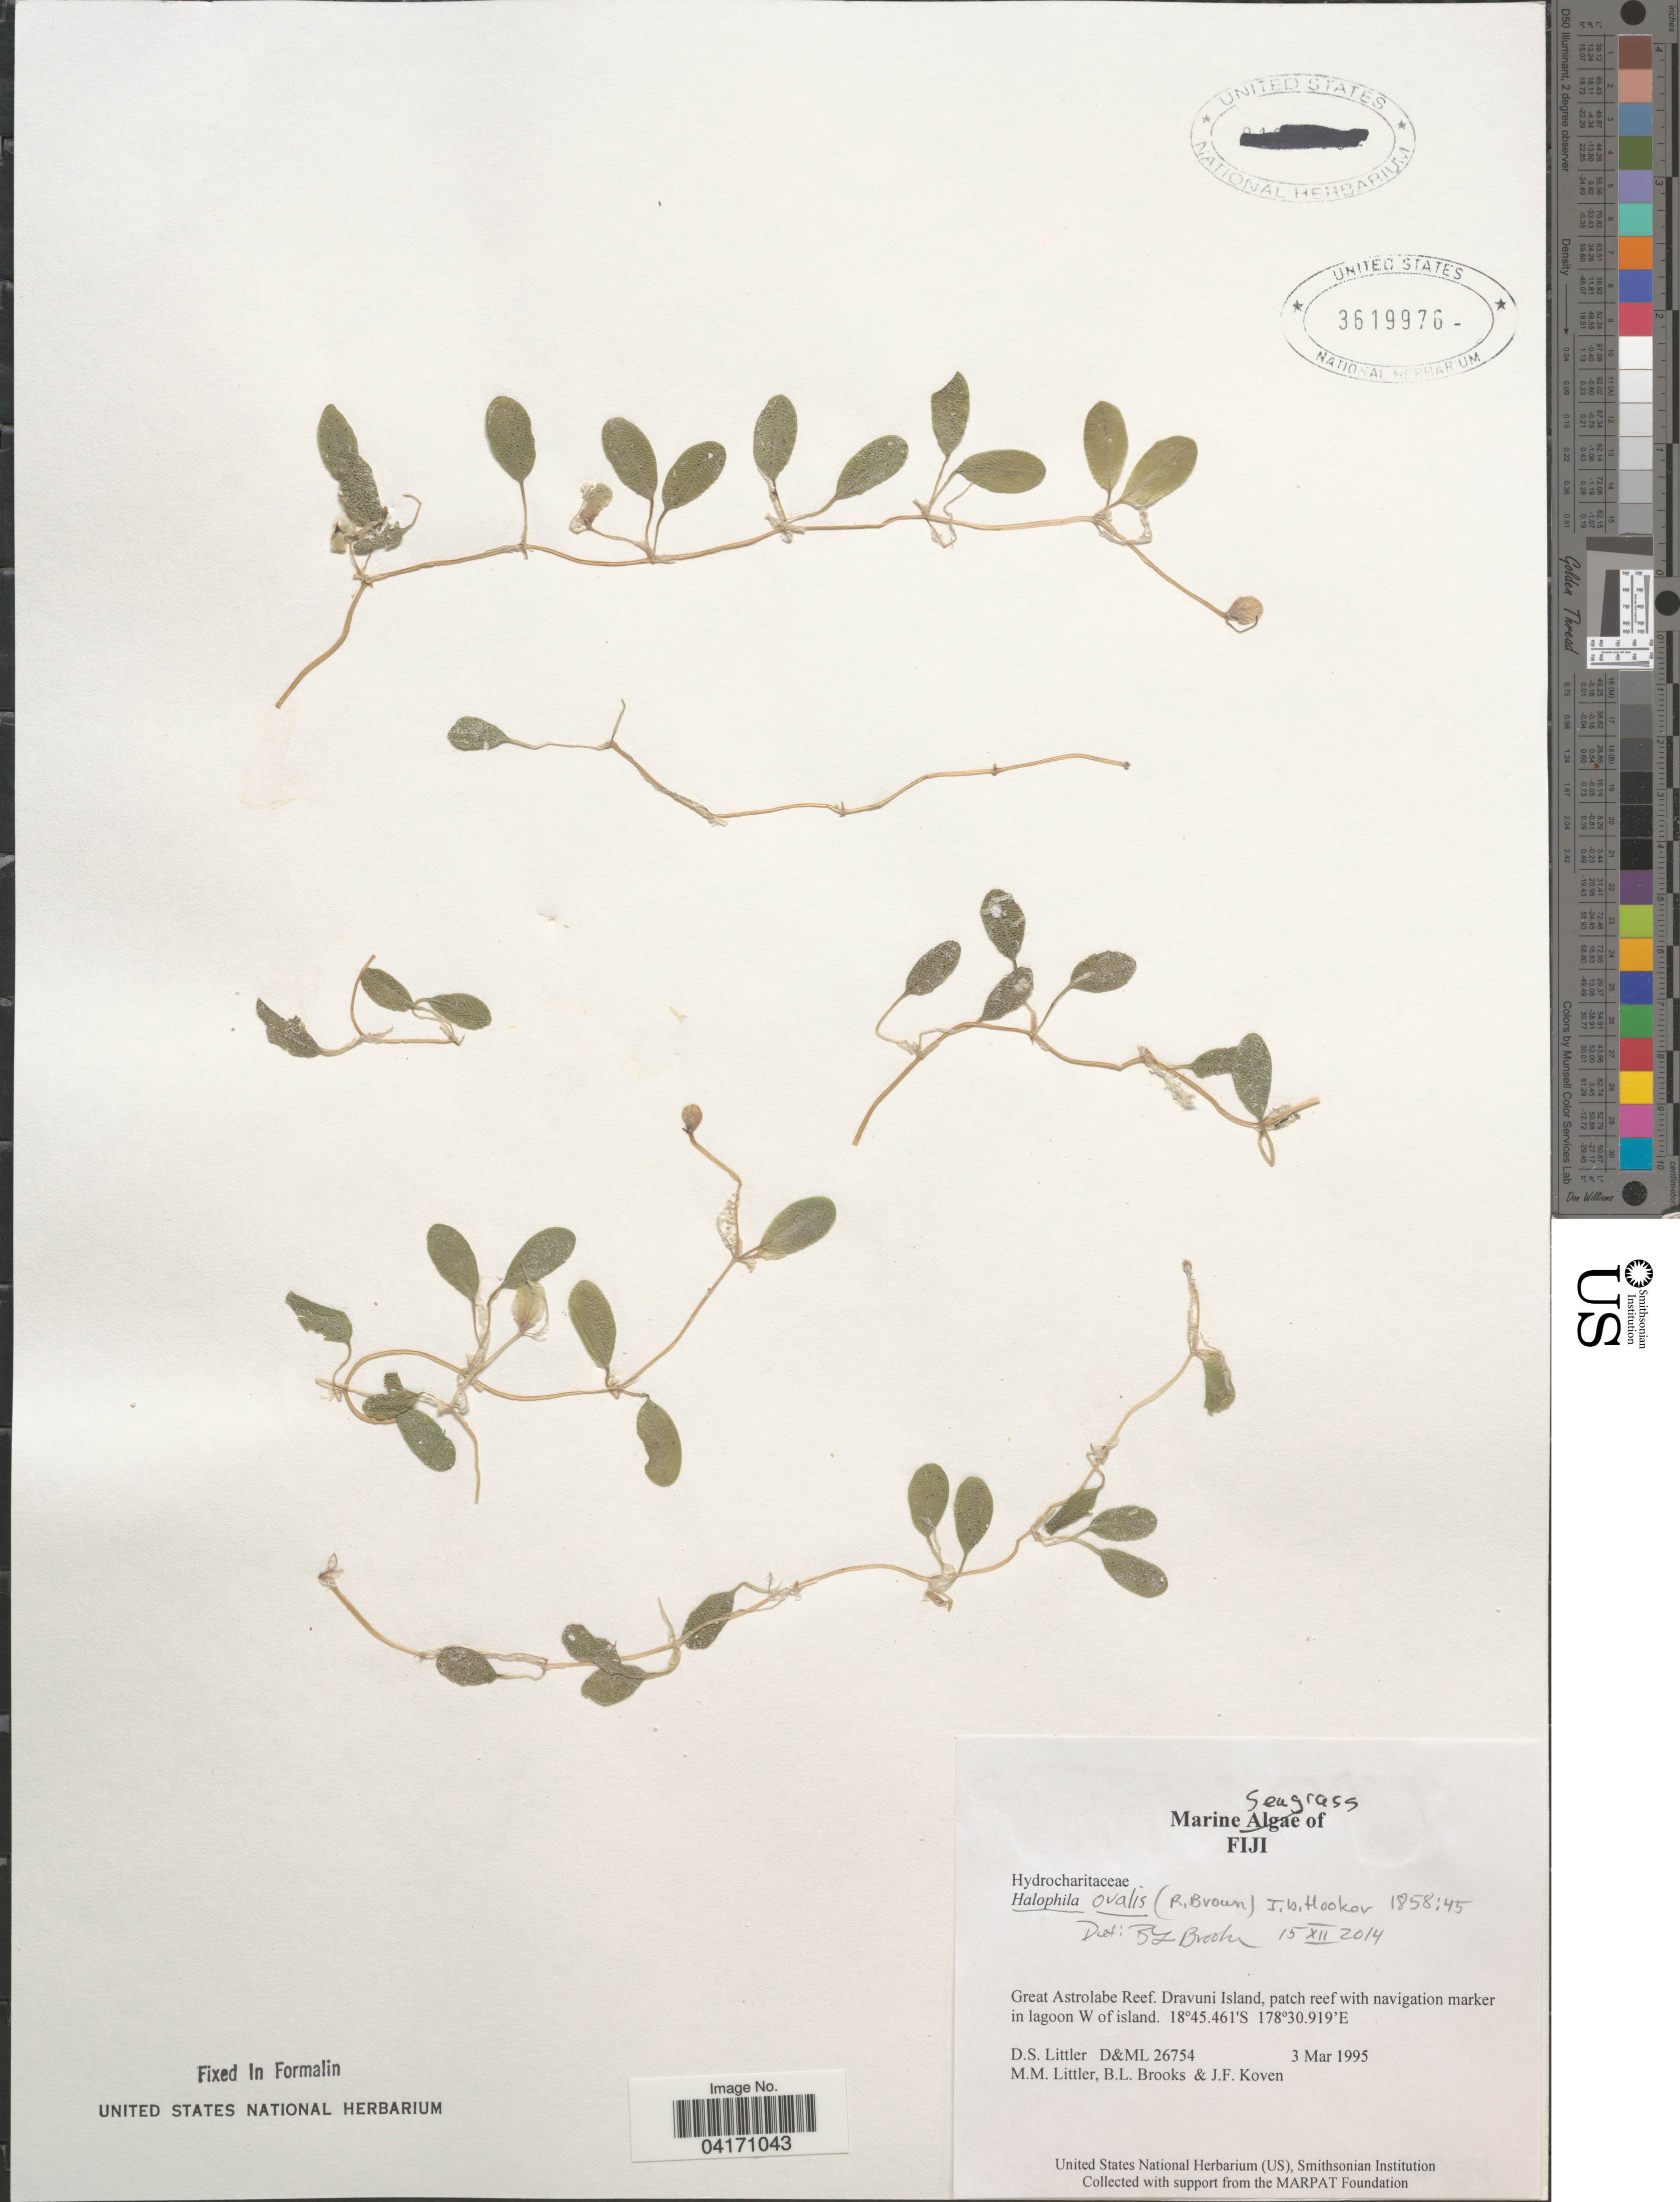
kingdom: Plantae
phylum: Tracheophyta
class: Liliopsida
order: Alismatales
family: Hydrocharitaceae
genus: Halophila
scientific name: Halophila ovalis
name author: (R. Br.) Hook. f.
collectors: D. S. Littler, B. Brooks & J. Koven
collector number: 26754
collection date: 1995-03-03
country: Fiji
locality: Great Astrolabe Reef. Dravuni Island, patch reef with navigation marker in lagoon W of island.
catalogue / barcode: US 3619976